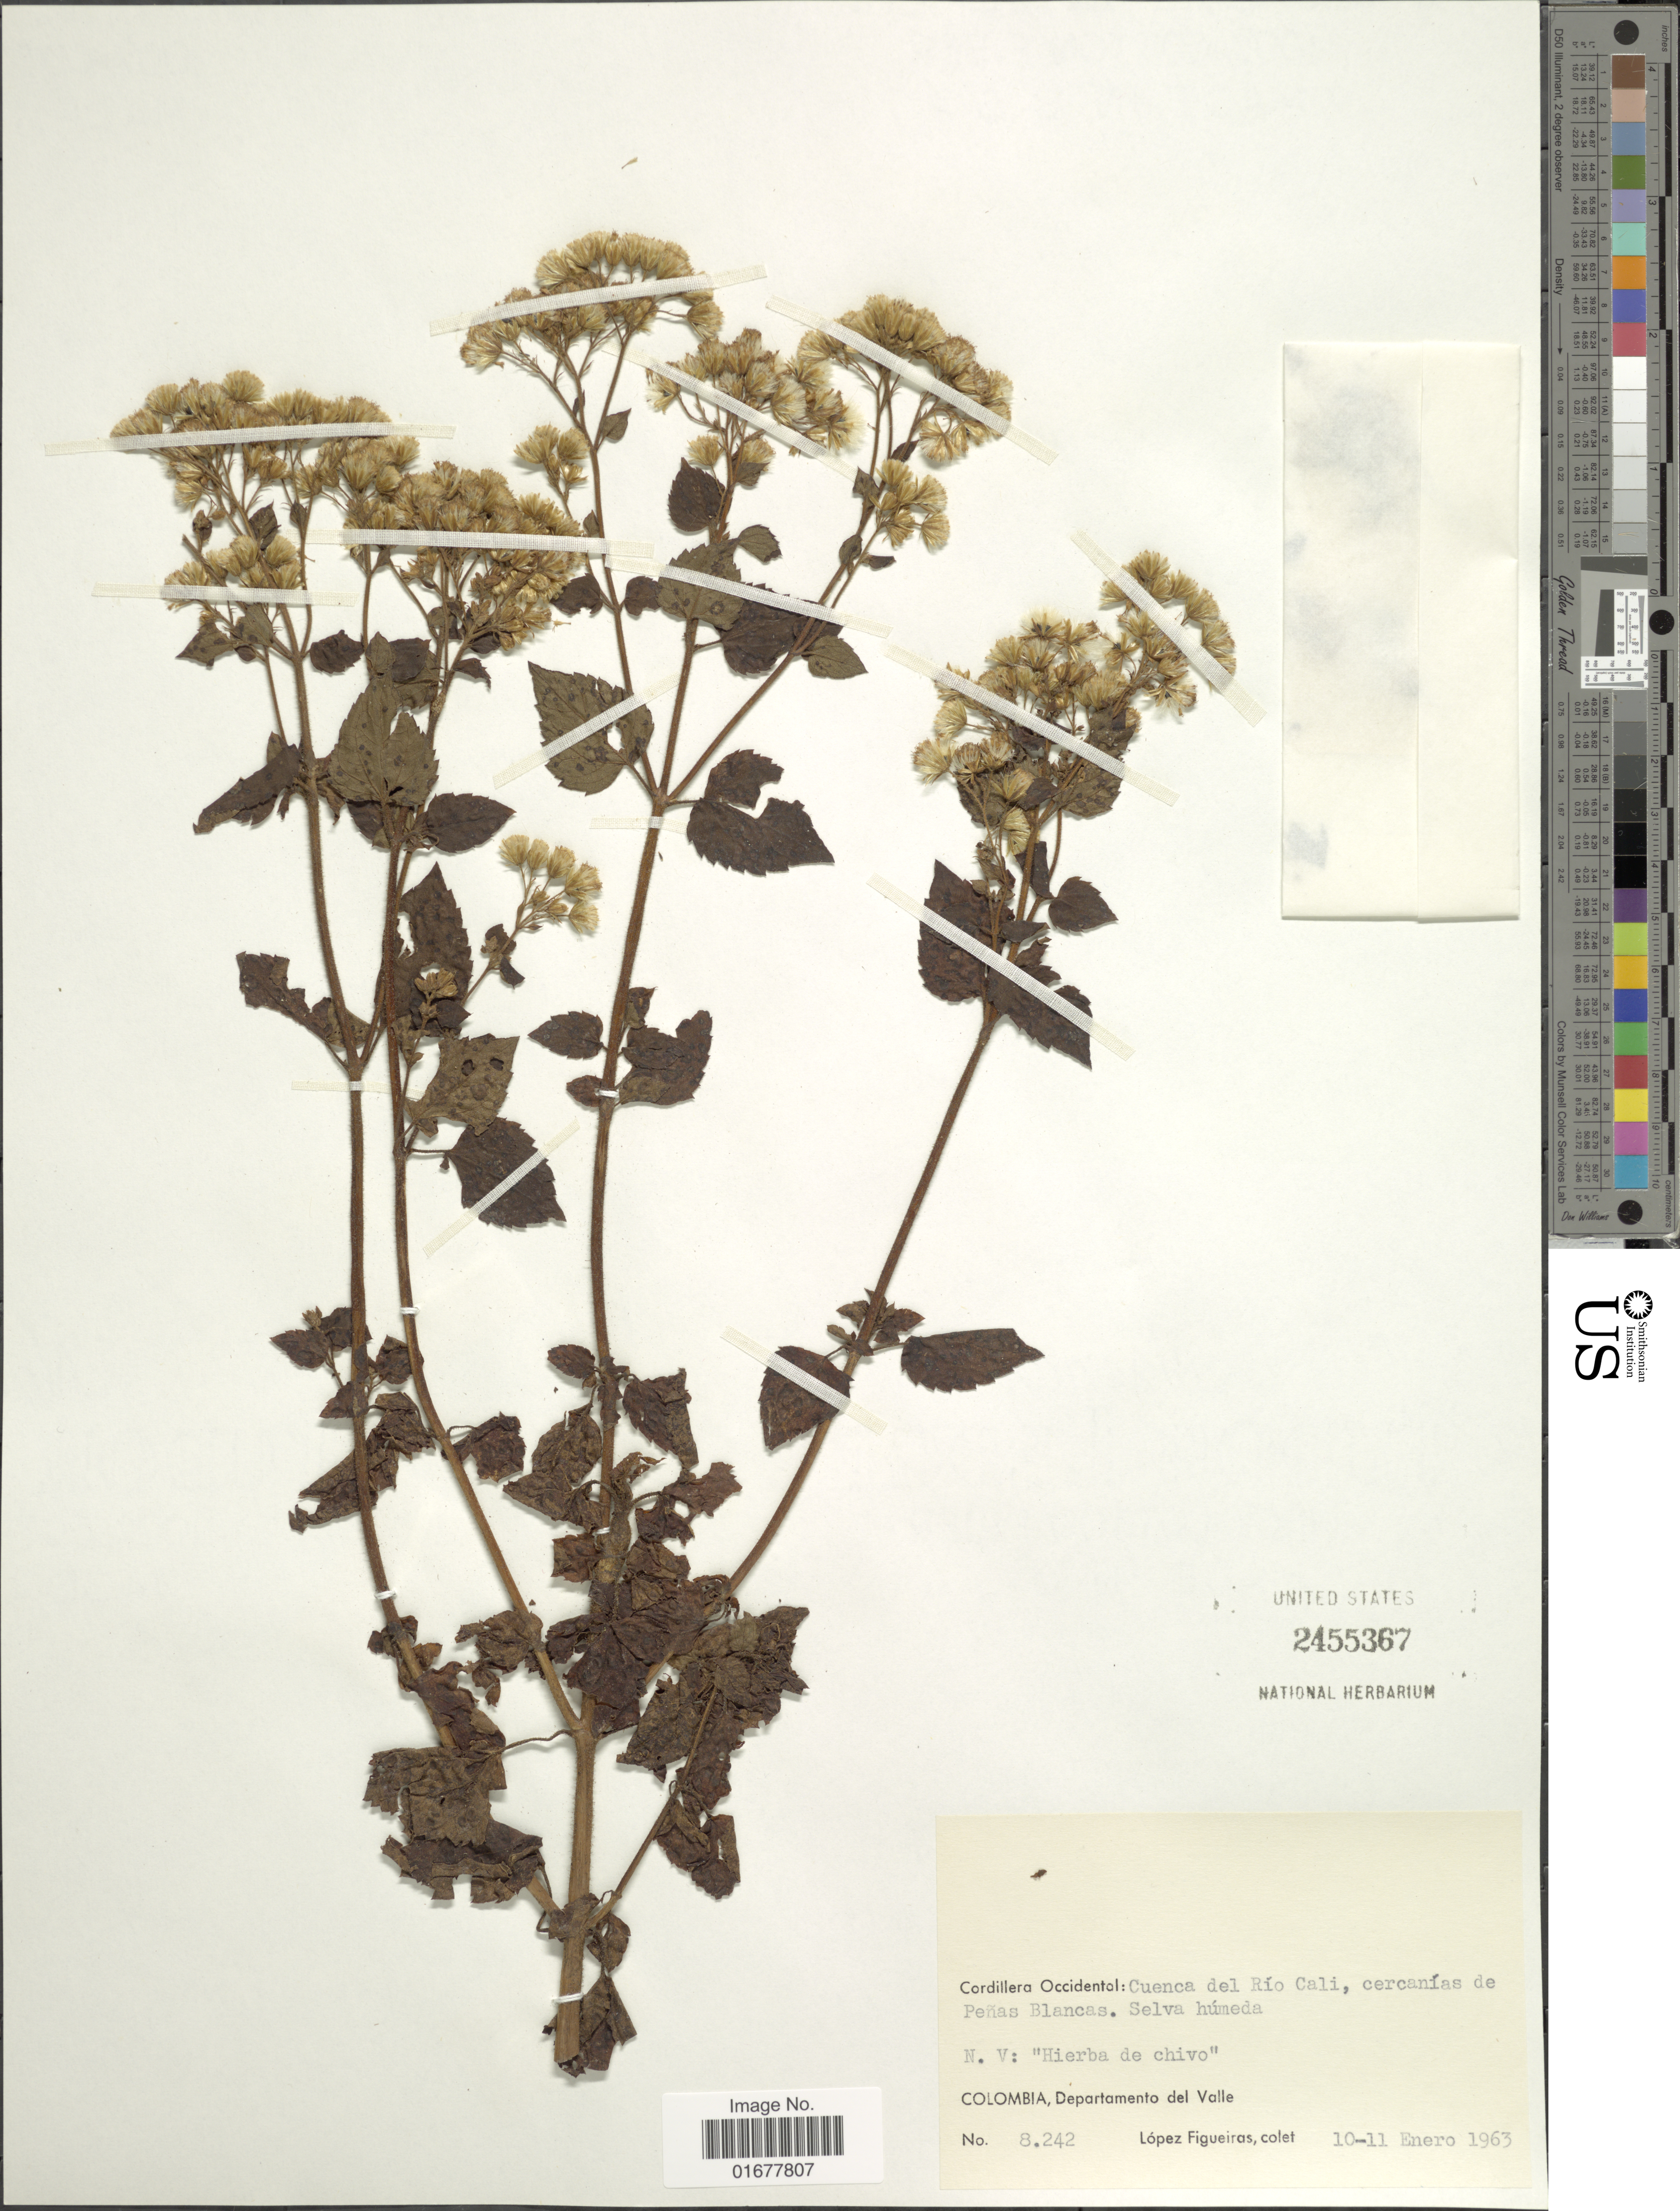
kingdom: Plantae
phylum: Tracheophyta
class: Magnoliopsida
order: Asterales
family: Asteraceae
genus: Ageratina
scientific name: Ageratina sp.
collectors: M. López Figueiras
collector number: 8242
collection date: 1963-01-10/1963-01-11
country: Colombia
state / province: Valle del Cauca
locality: Cordillera Occidental: Cuenca del Rio Cali, cercanias de Penas Blancas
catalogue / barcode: US 2455367